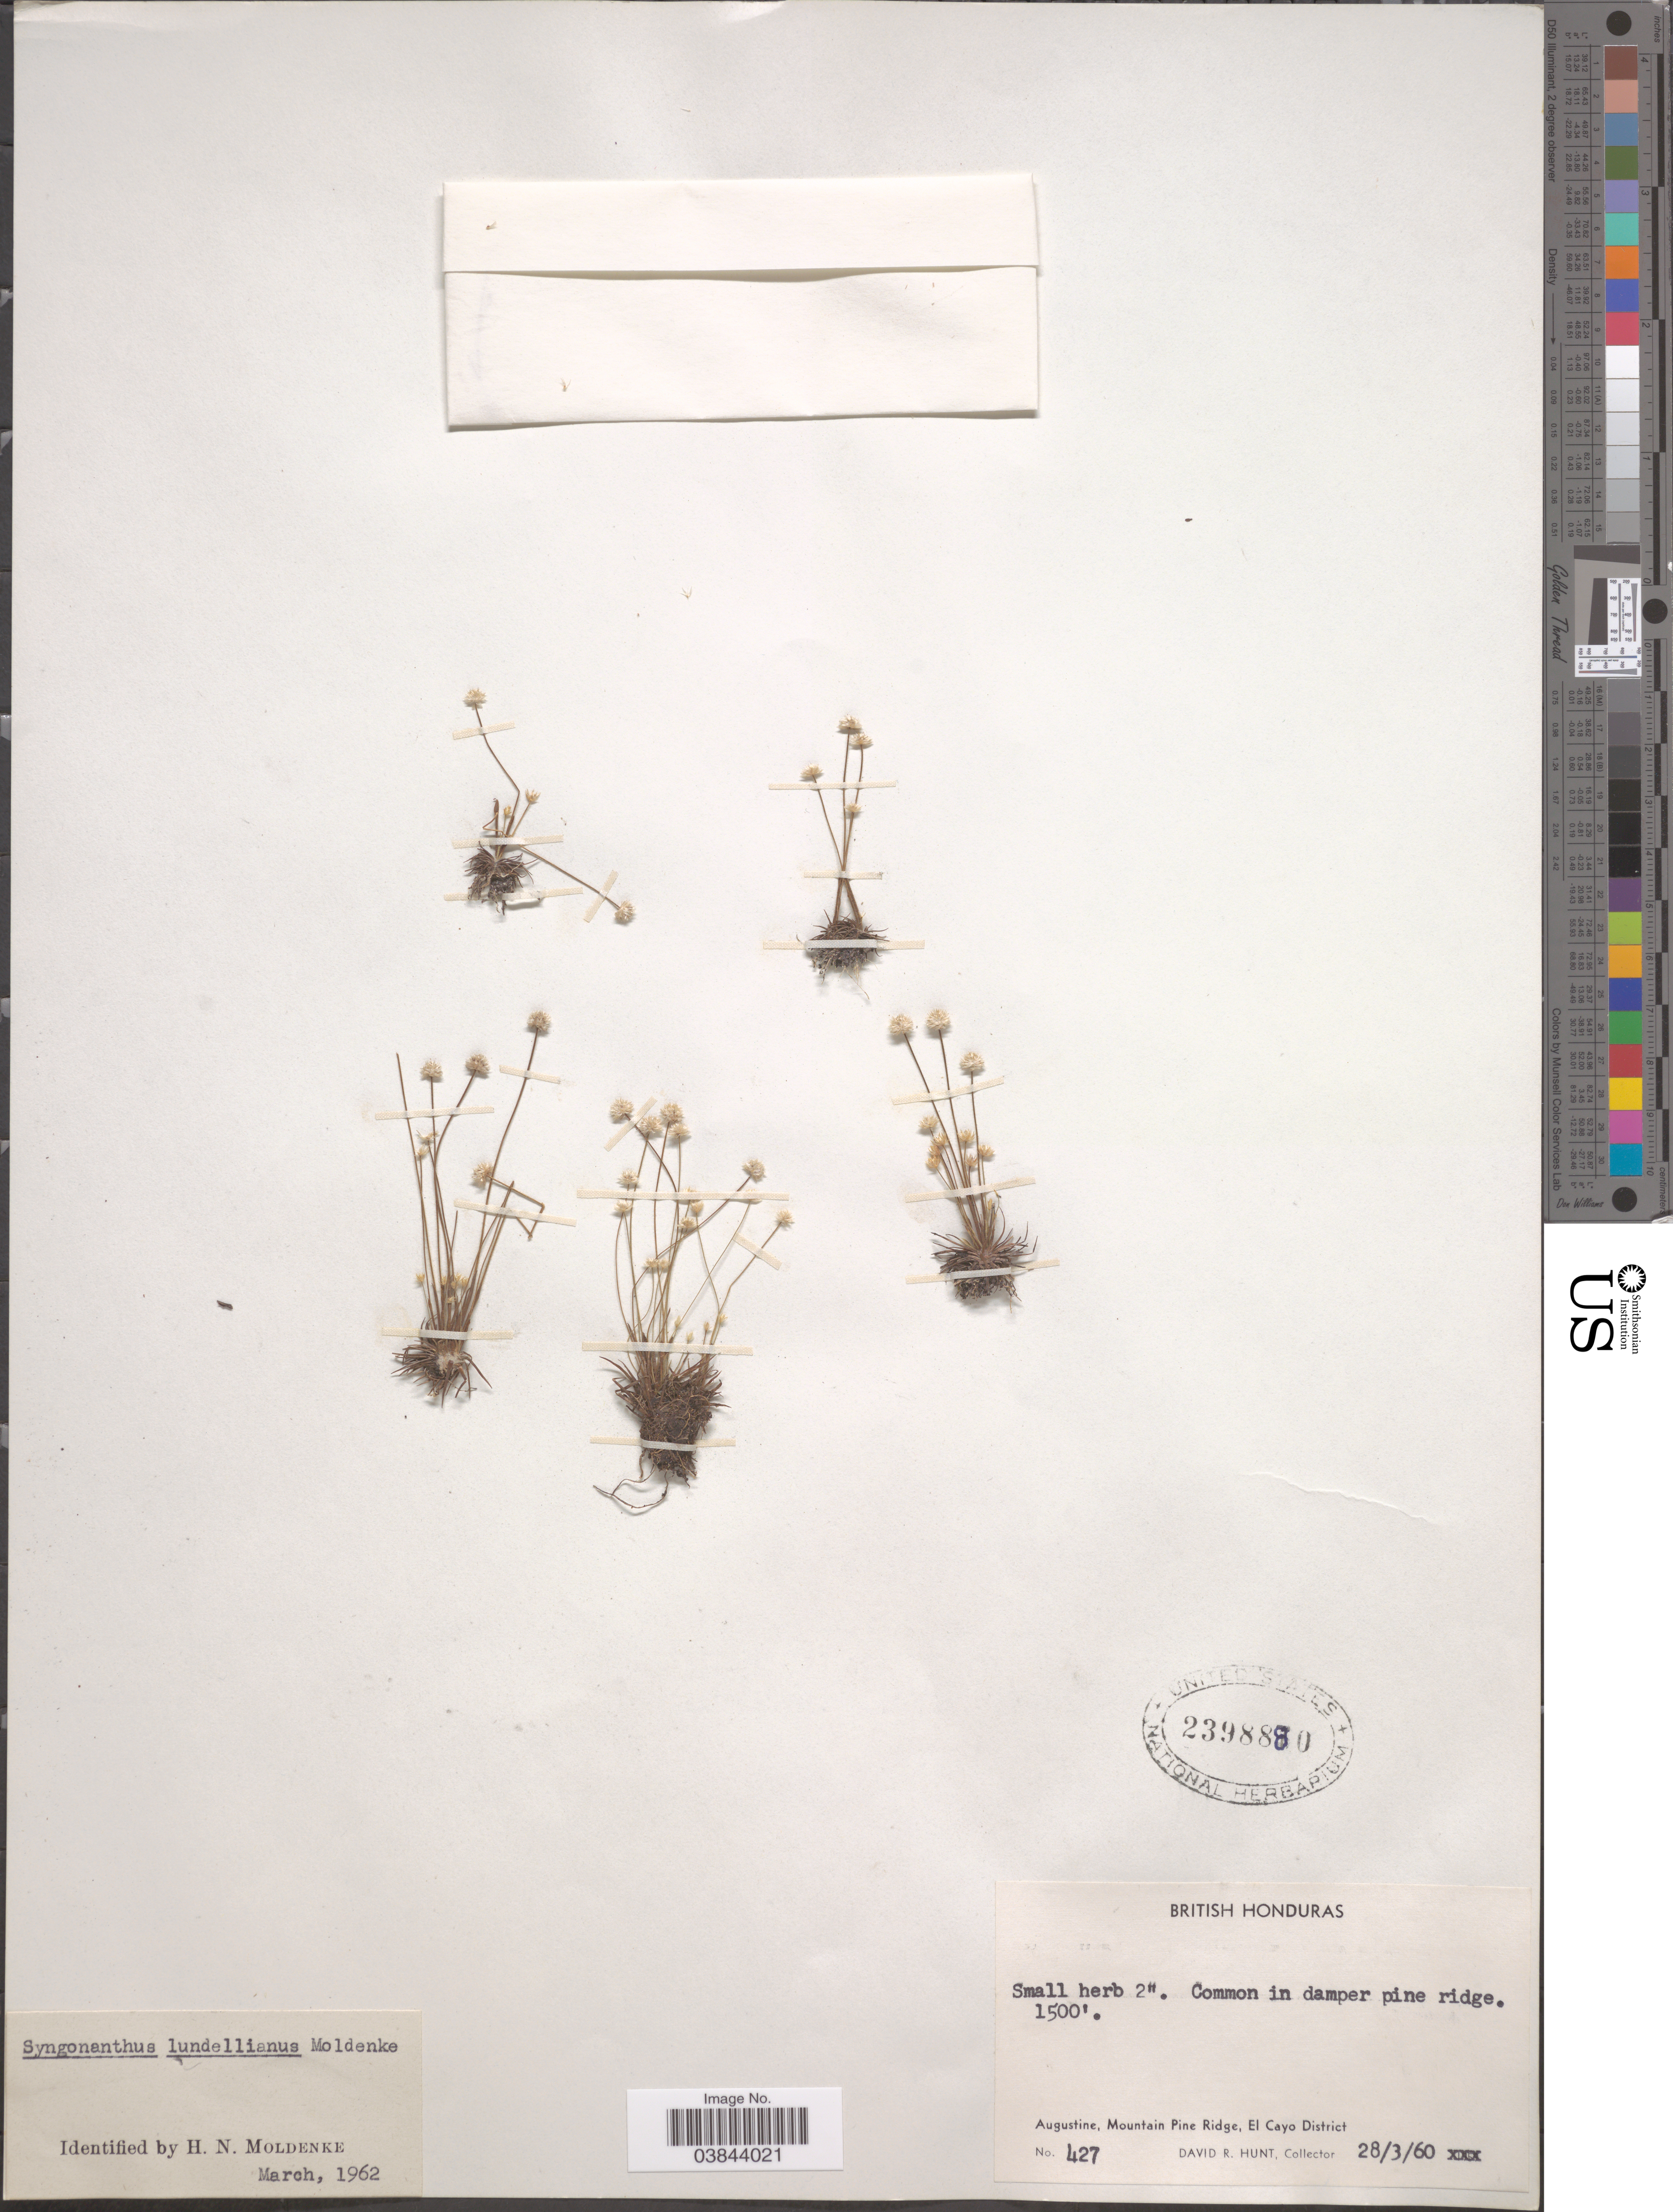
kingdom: Plantae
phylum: Tracheophyta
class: Liliopsida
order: Poales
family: Eriocaulaceae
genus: Syngonanthus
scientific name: Syngonanthus lundellianus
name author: Moldenke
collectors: D. Hunt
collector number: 427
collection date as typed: Transcribed d/m/y: 28/3/60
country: Belize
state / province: Cayo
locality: British Honduras. Augustine, Mountain Pine Ridge, El Cayo District.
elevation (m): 457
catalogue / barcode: US 2398880